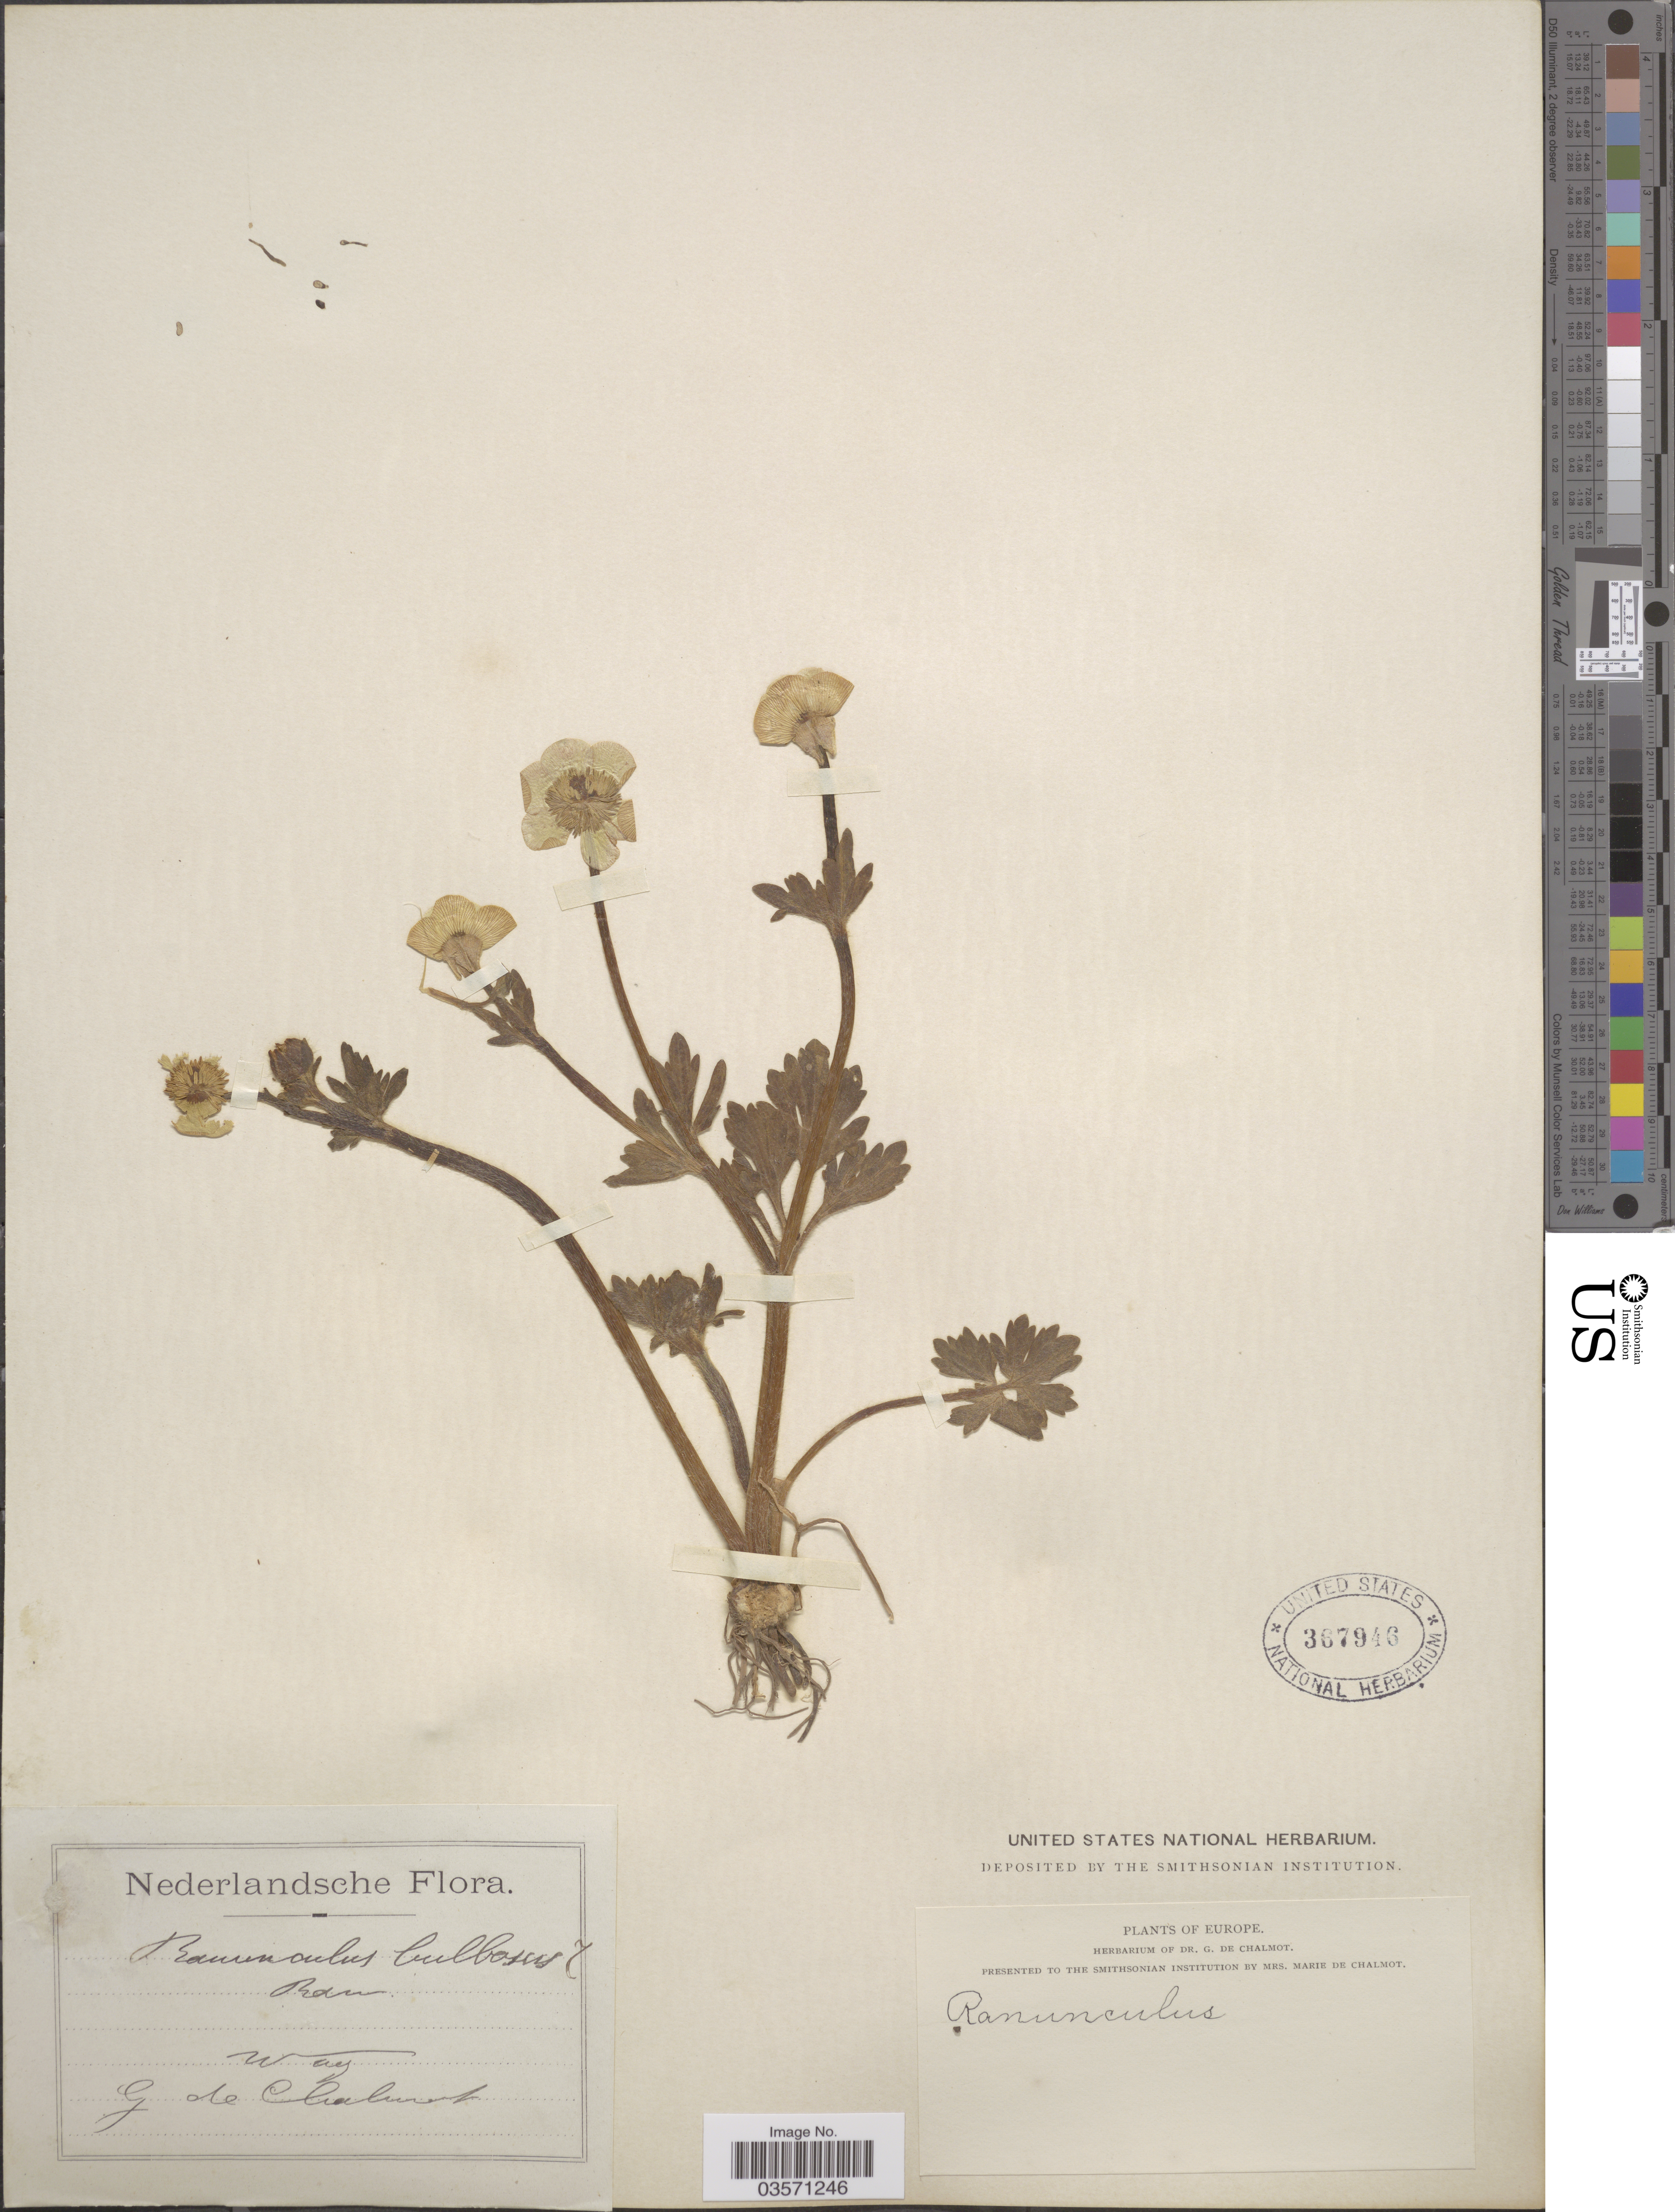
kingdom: Plantae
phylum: Tracheophyta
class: Magnoliopsida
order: Ranunculales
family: Ranunculaceae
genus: Ranunculus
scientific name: Ranunculus bulbosus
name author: L.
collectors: G. de Chalmot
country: Netherlands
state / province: Gelderland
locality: Wag.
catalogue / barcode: US 367946